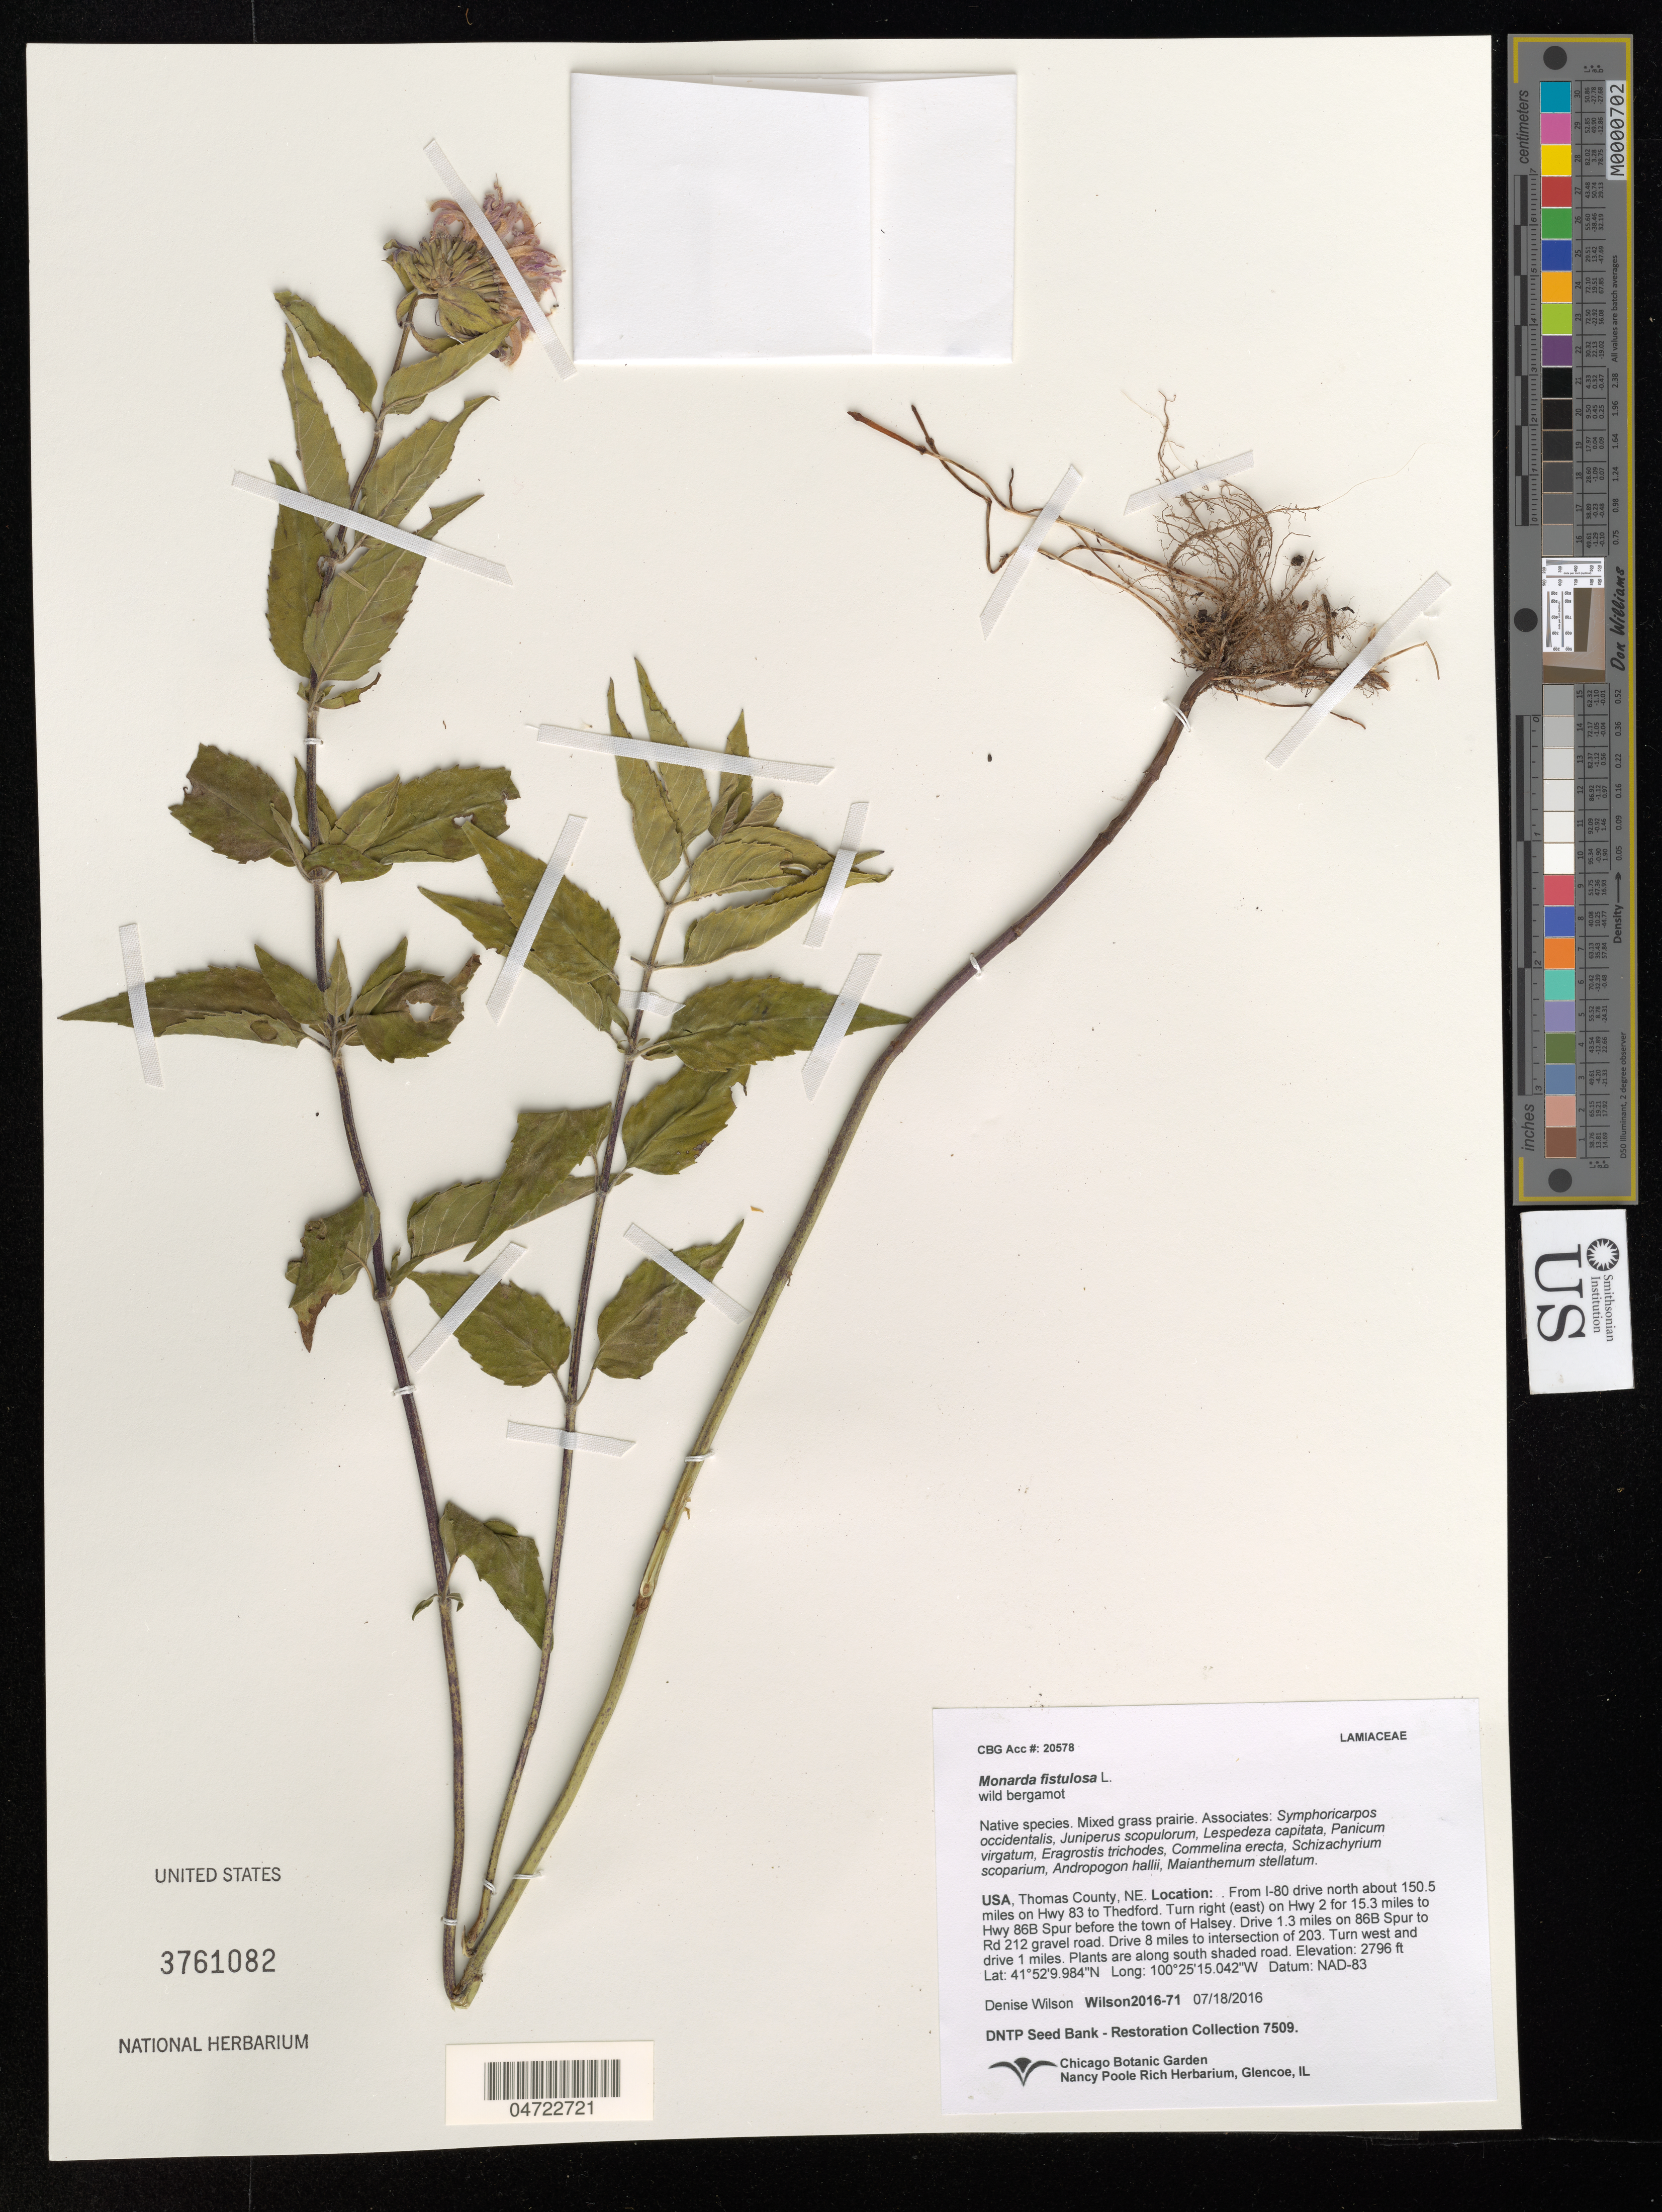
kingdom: Plantae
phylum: Tracheophyta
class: Magnoliopsida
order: Lamiales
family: Lamiaceae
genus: Monarda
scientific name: Monarda fistulosa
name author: L.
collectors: D. Wilson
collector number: Wilson2016-71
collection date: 2016-07-18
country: United States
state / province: Nebraska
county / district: Thomas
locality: Thomas County, NE. From I-80 drive north about 150.5 miles on Hwy 83 to Thedford. Turn right (east) on Hwy 2 for 15.3 miles to Hwy 86B Spur before the town of Halsey. Drive 1.3 miles on 86B Spur to Rd 212 gravel road. Drive 8 miles to intersection of 203. Turn west and drive 1 miles. Plants are along south shaded road.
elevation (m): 852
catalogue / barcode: US 3761082